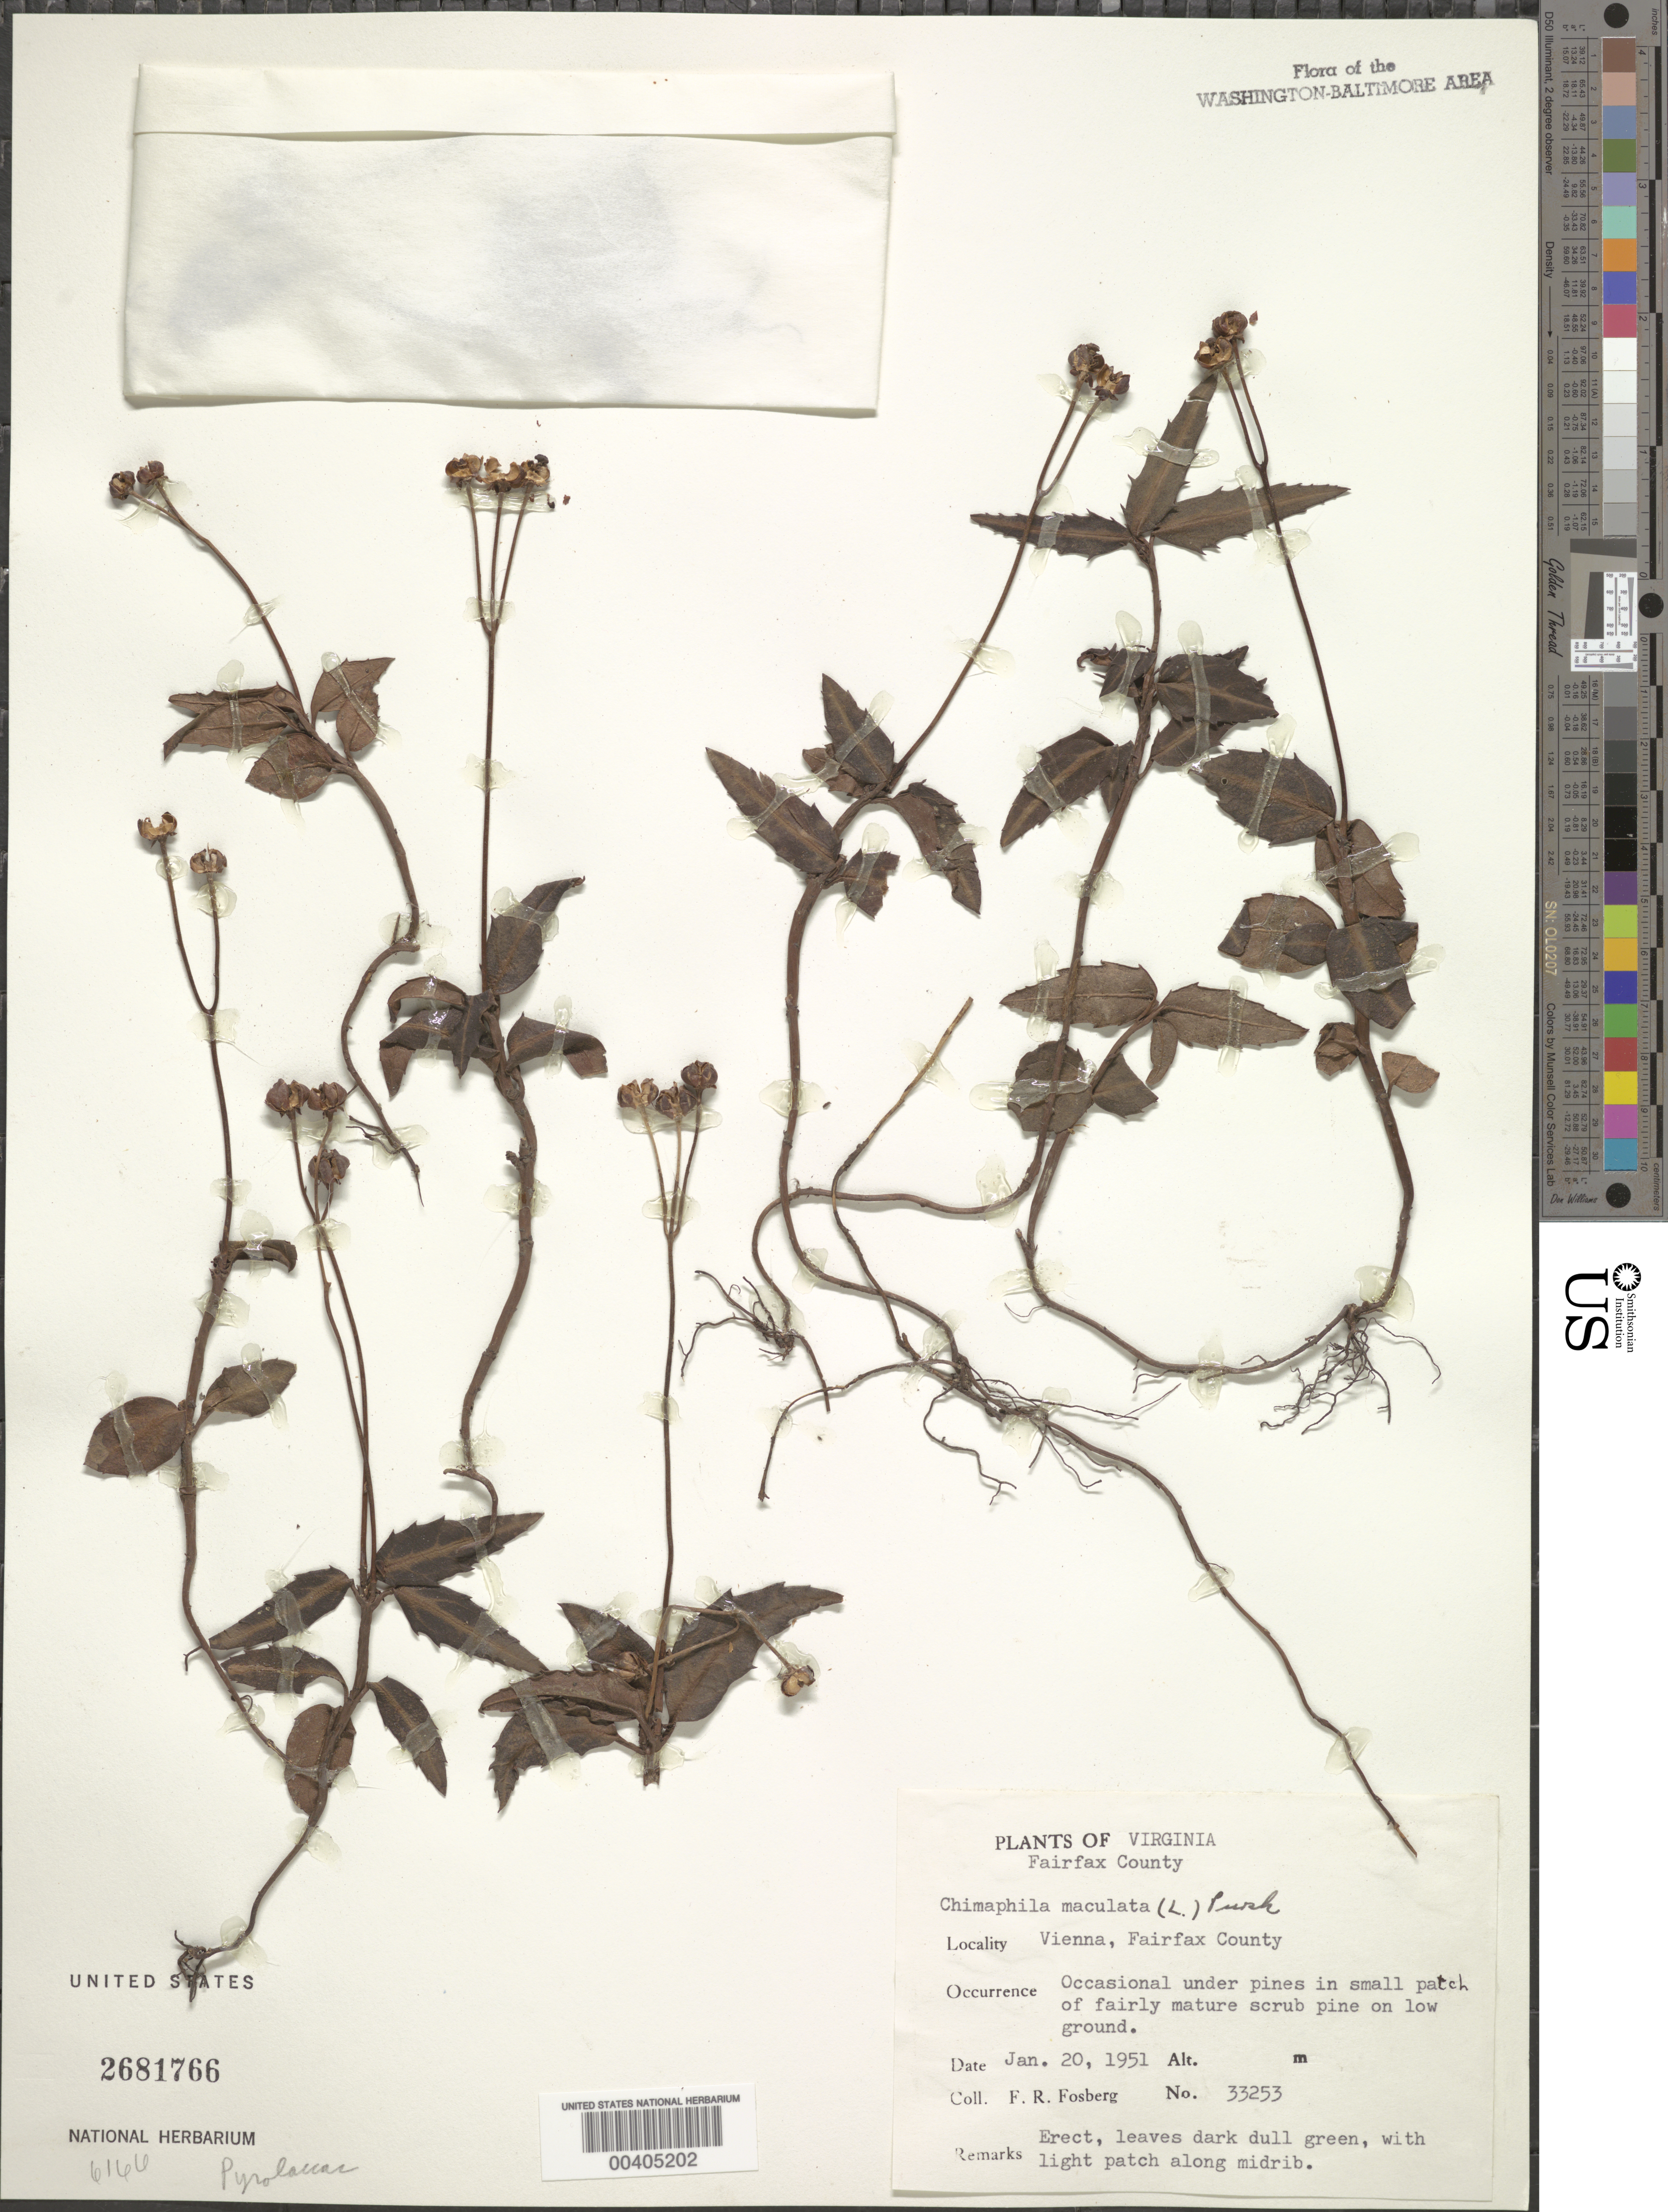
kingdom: Plantae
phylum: Tracheophyta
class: Magnoliopsida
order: Ericales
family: Ericaceae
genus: Chimaphila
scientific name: Chimaphila maculata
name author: (L.) Pursh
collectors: F. R. Fosberg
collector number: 33253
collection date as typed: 20 Jan 1951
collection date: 1951-01-20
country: United States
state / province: Virginia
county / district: Fairfax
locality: Vienna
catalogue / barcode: US 2681766